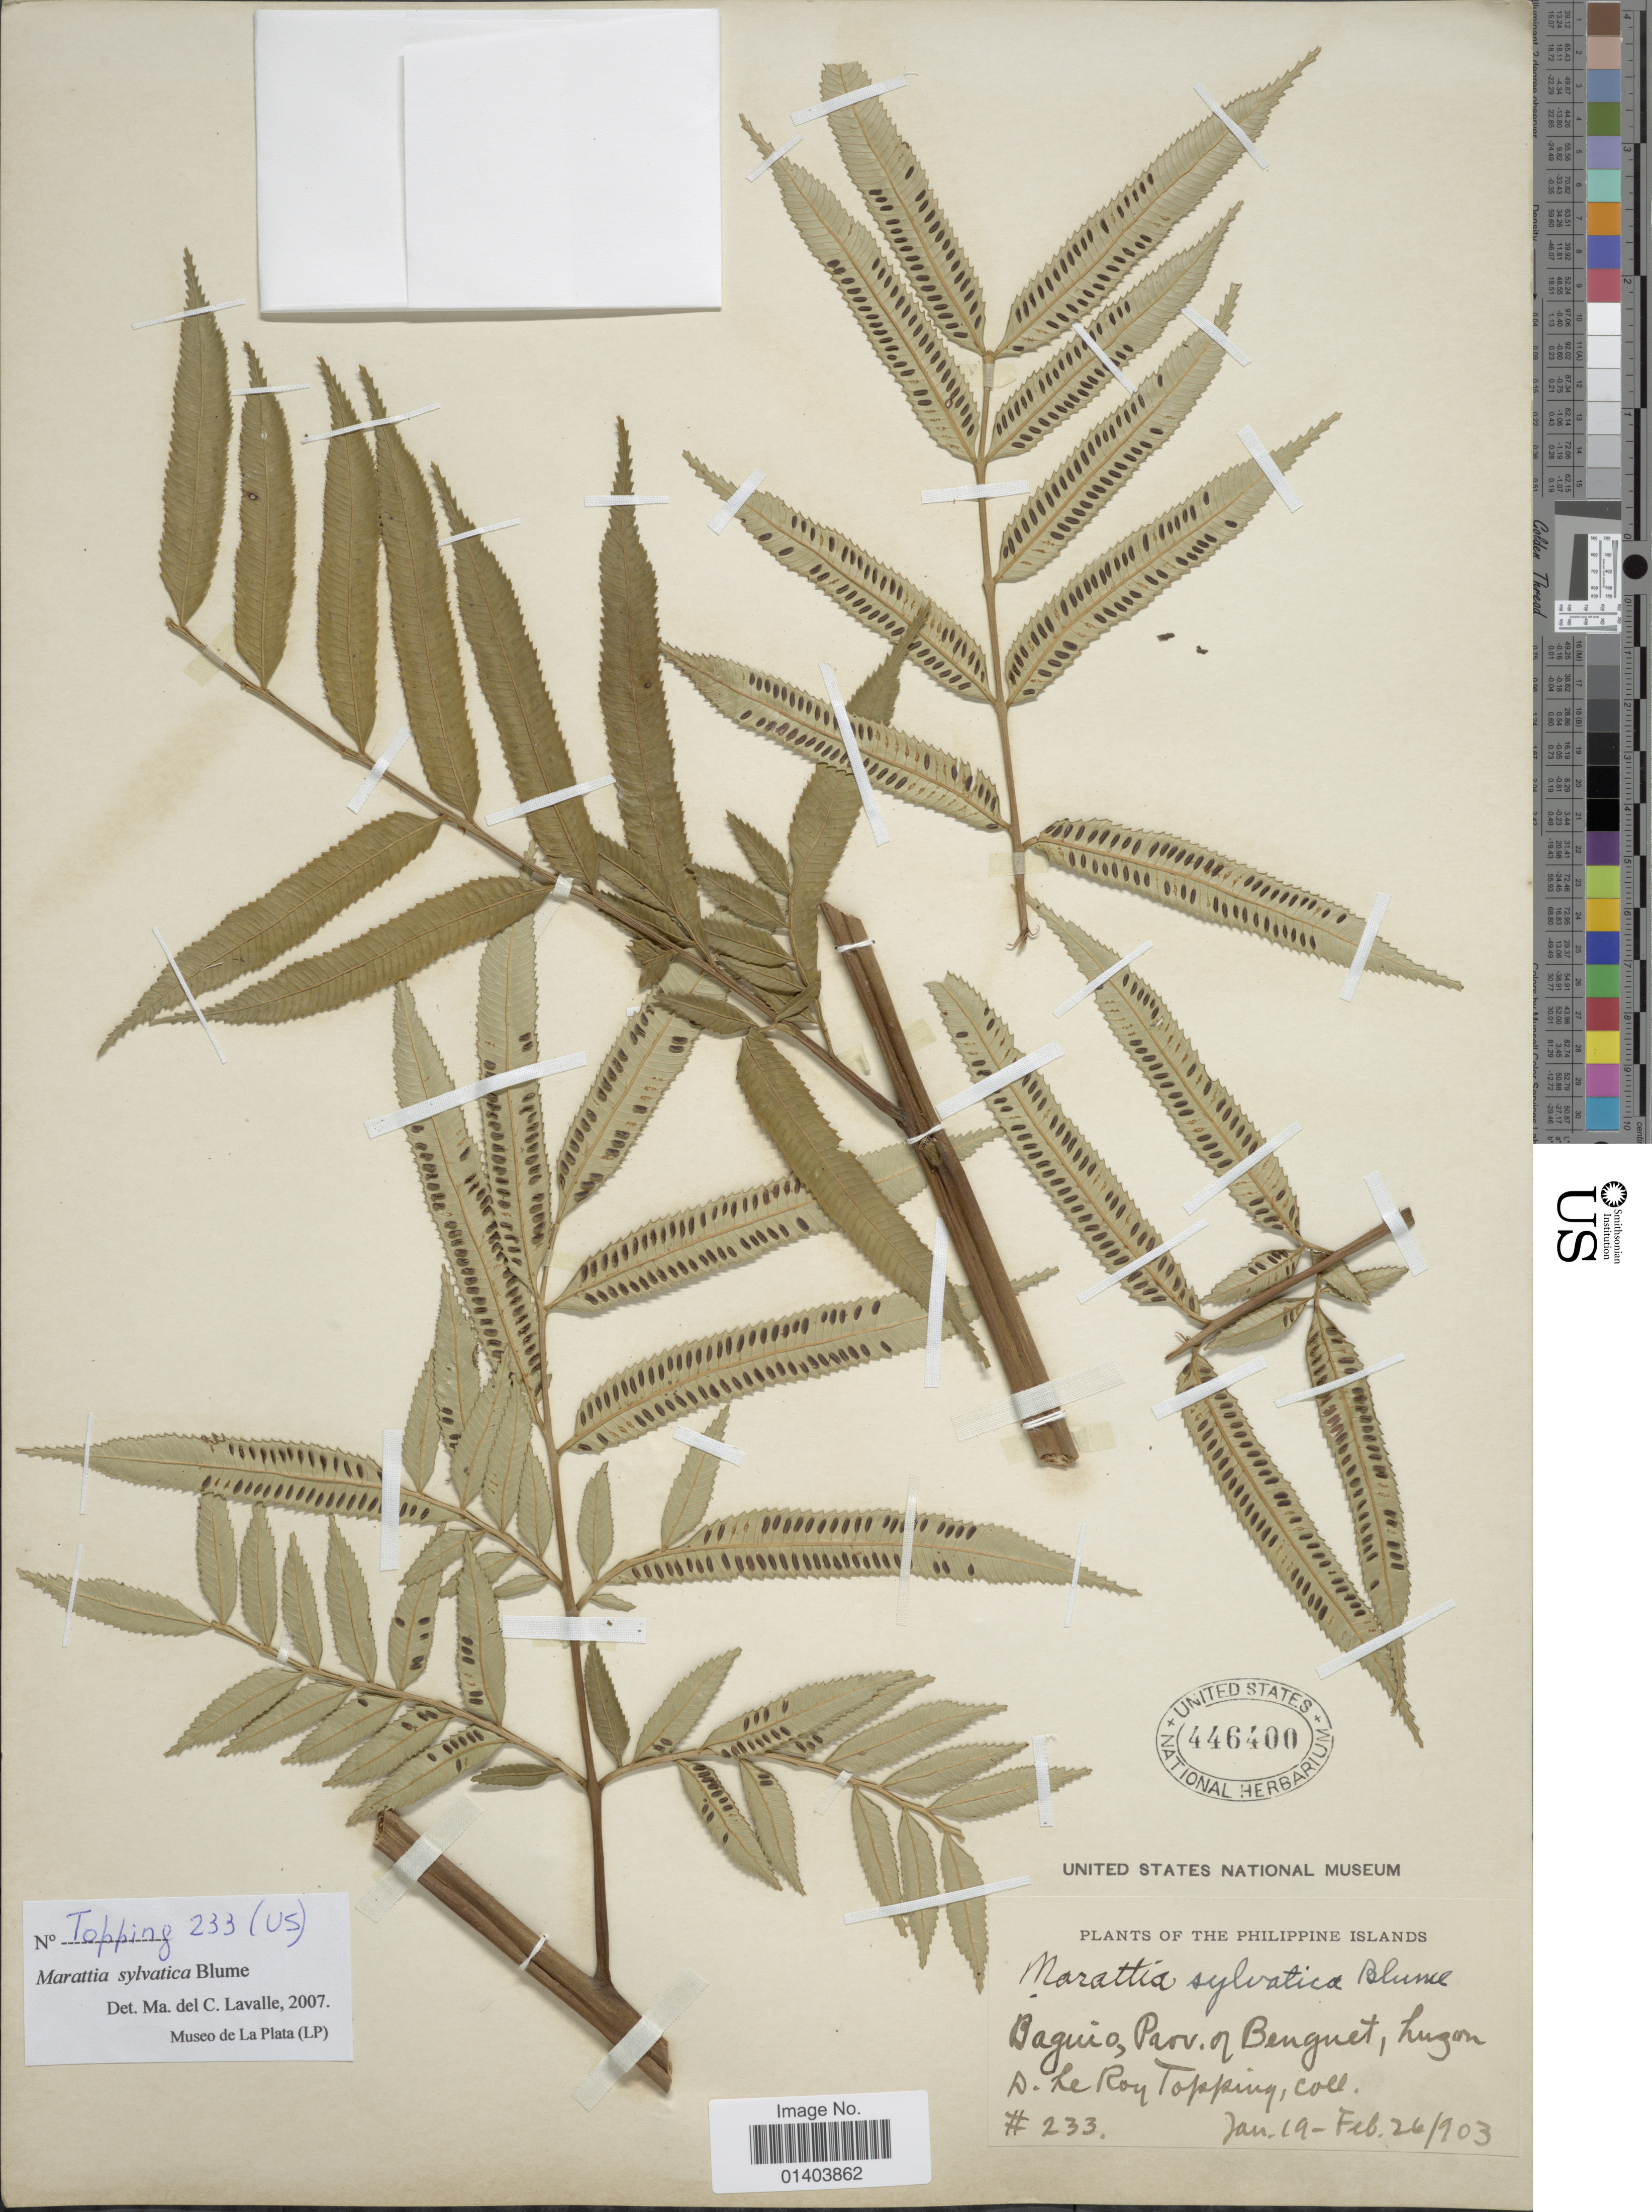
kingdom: Plantae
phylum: Tracheophyta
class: Polypodiopsida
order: Marattiales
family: Marattiaceae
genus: Ptisana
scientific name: Ptisana sylvatica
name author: (Blume) Murdock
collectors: D. L. Topping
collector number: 233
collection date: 1903-01-19/1903-02-26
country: Philippines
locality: Baguio, prov. of Benguet, Luzon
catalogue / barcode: US 446400